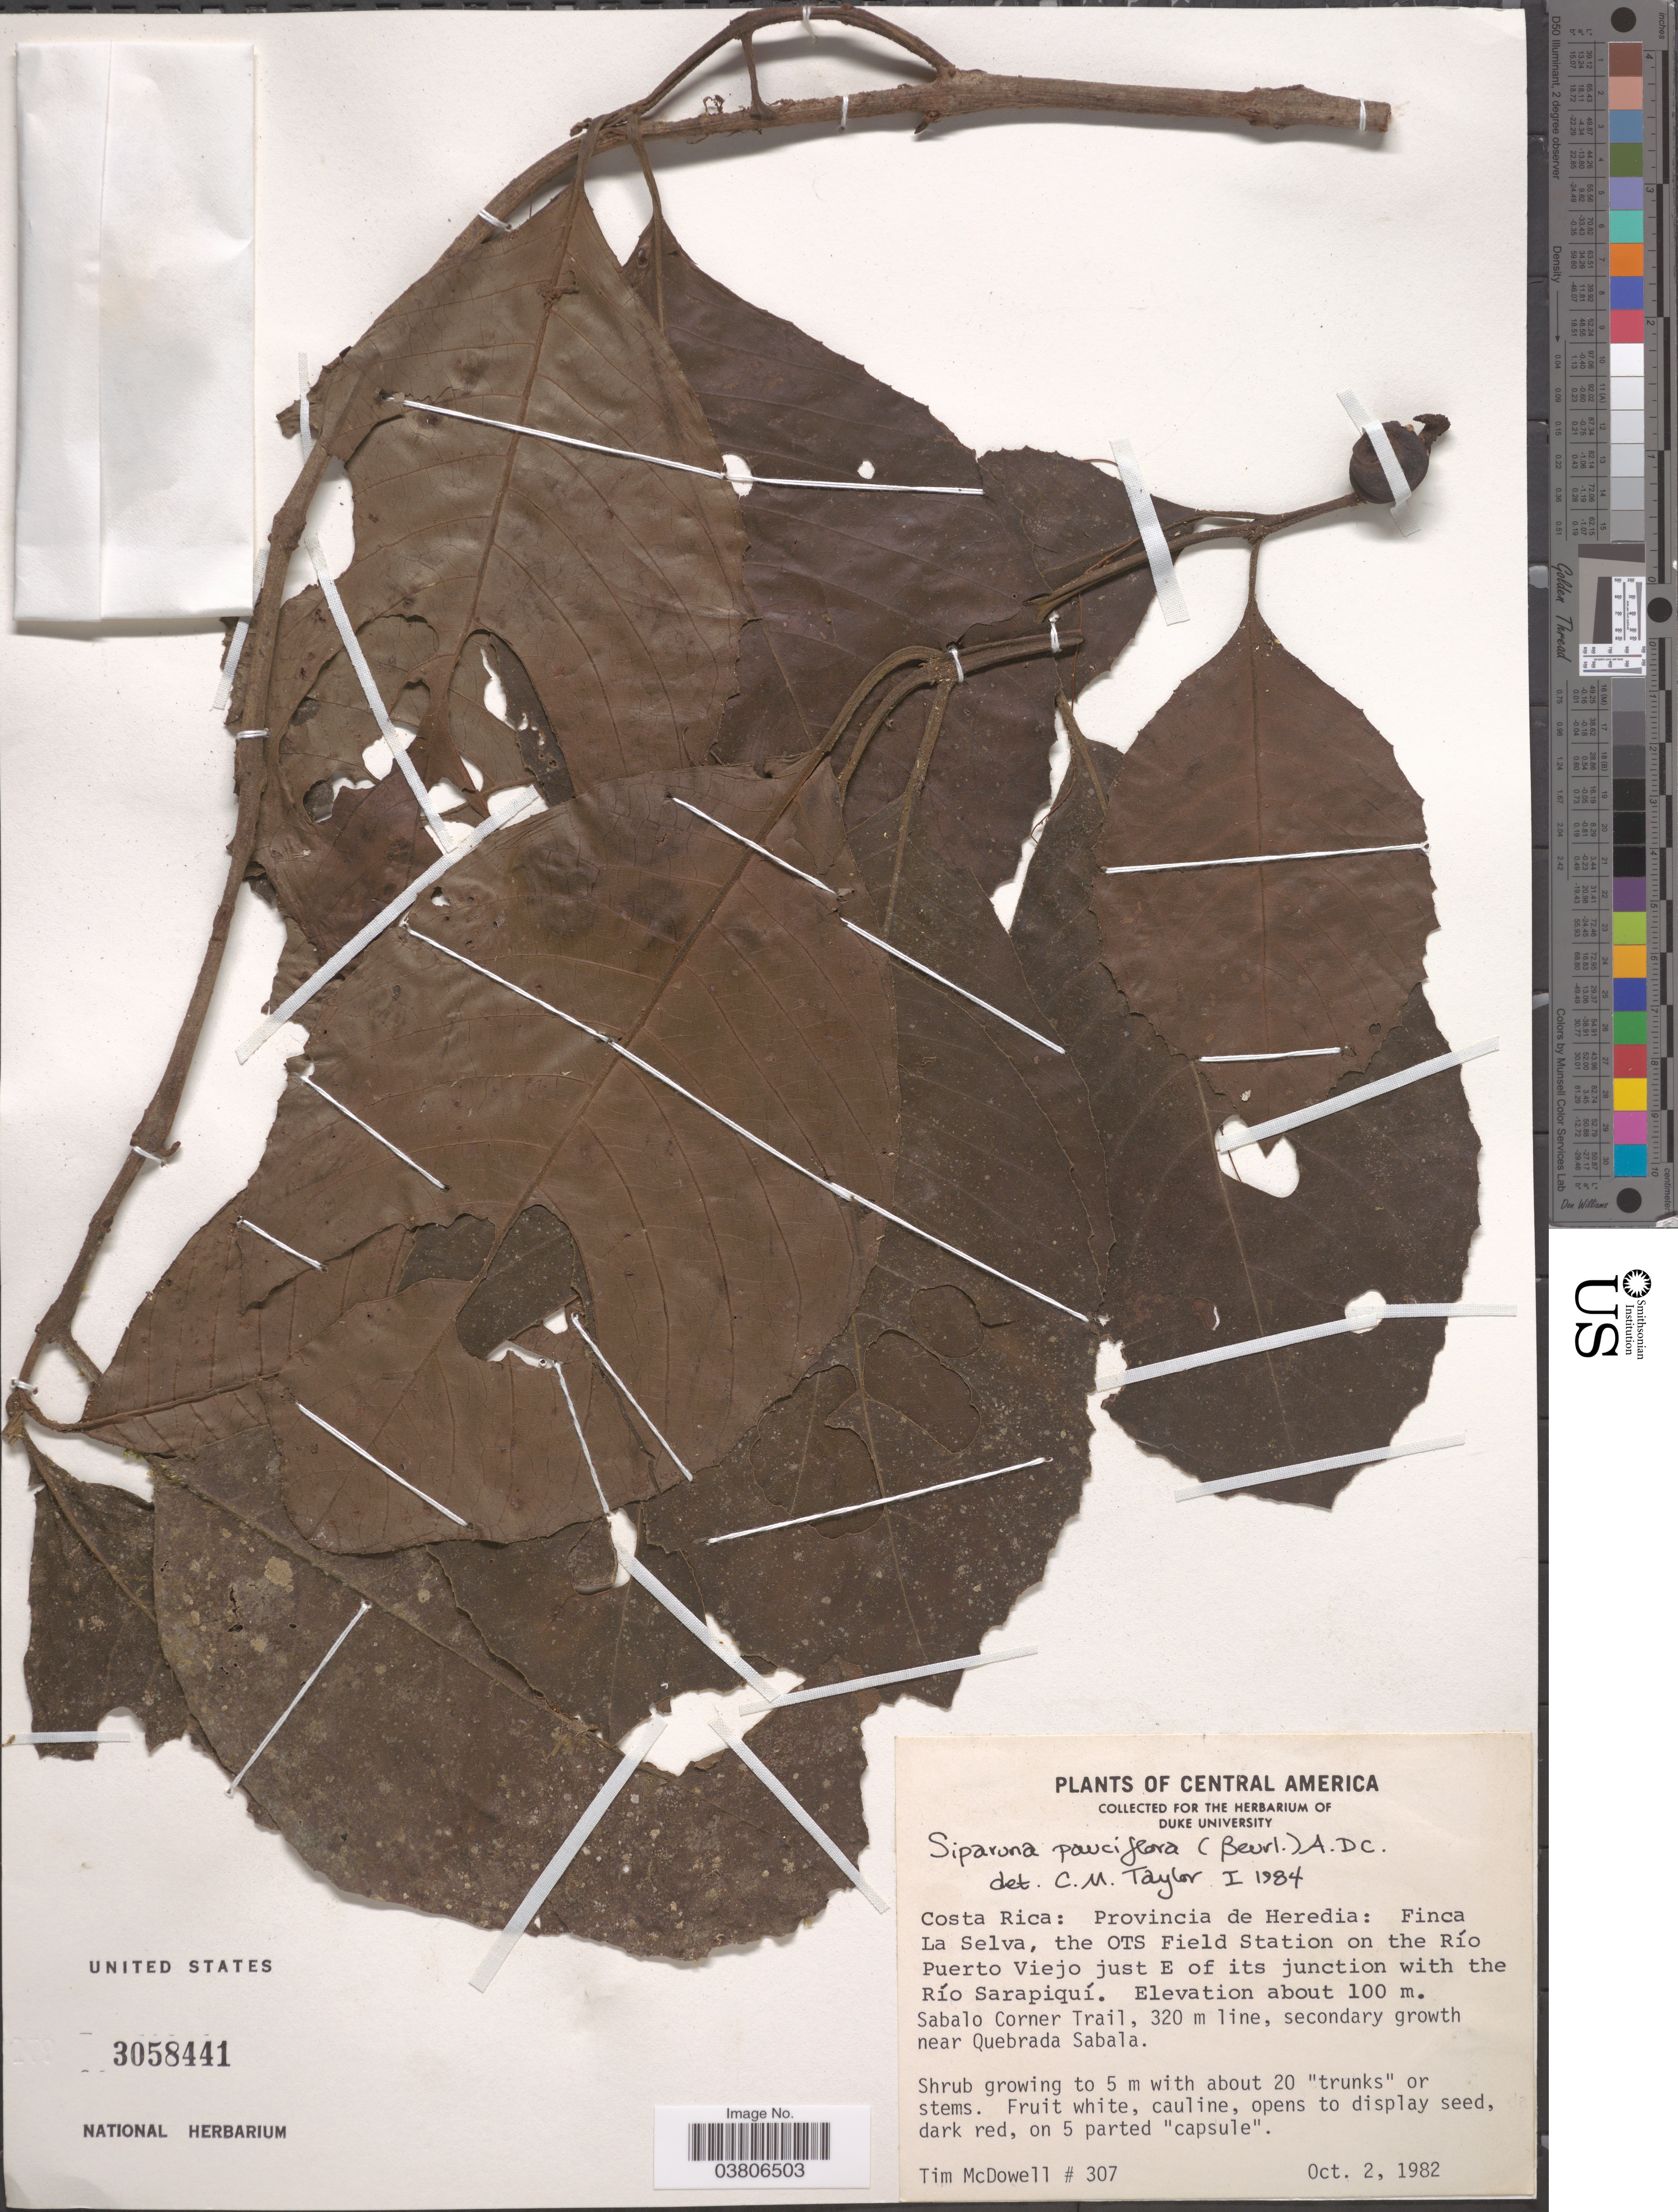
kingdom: Plantae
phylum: Tracheophyta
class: Magnoliopsida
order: Laurales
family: Siparunaceae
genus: Siparuna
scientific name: Siparuna pauciflora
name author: (Beurling) A. DC.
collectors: T. McDowell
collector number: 307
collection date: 1982-10-02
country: Costa Rica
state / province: Heredia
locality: Finca La Selva, the OTS Field Station on the Río Puerto Viejo just E of its junction with the Río Sarapiquí. Sabalo Corner Trail, 320 m line, secondary growth near Quebrada Sabala.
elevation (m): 100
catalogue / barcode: US 3058441